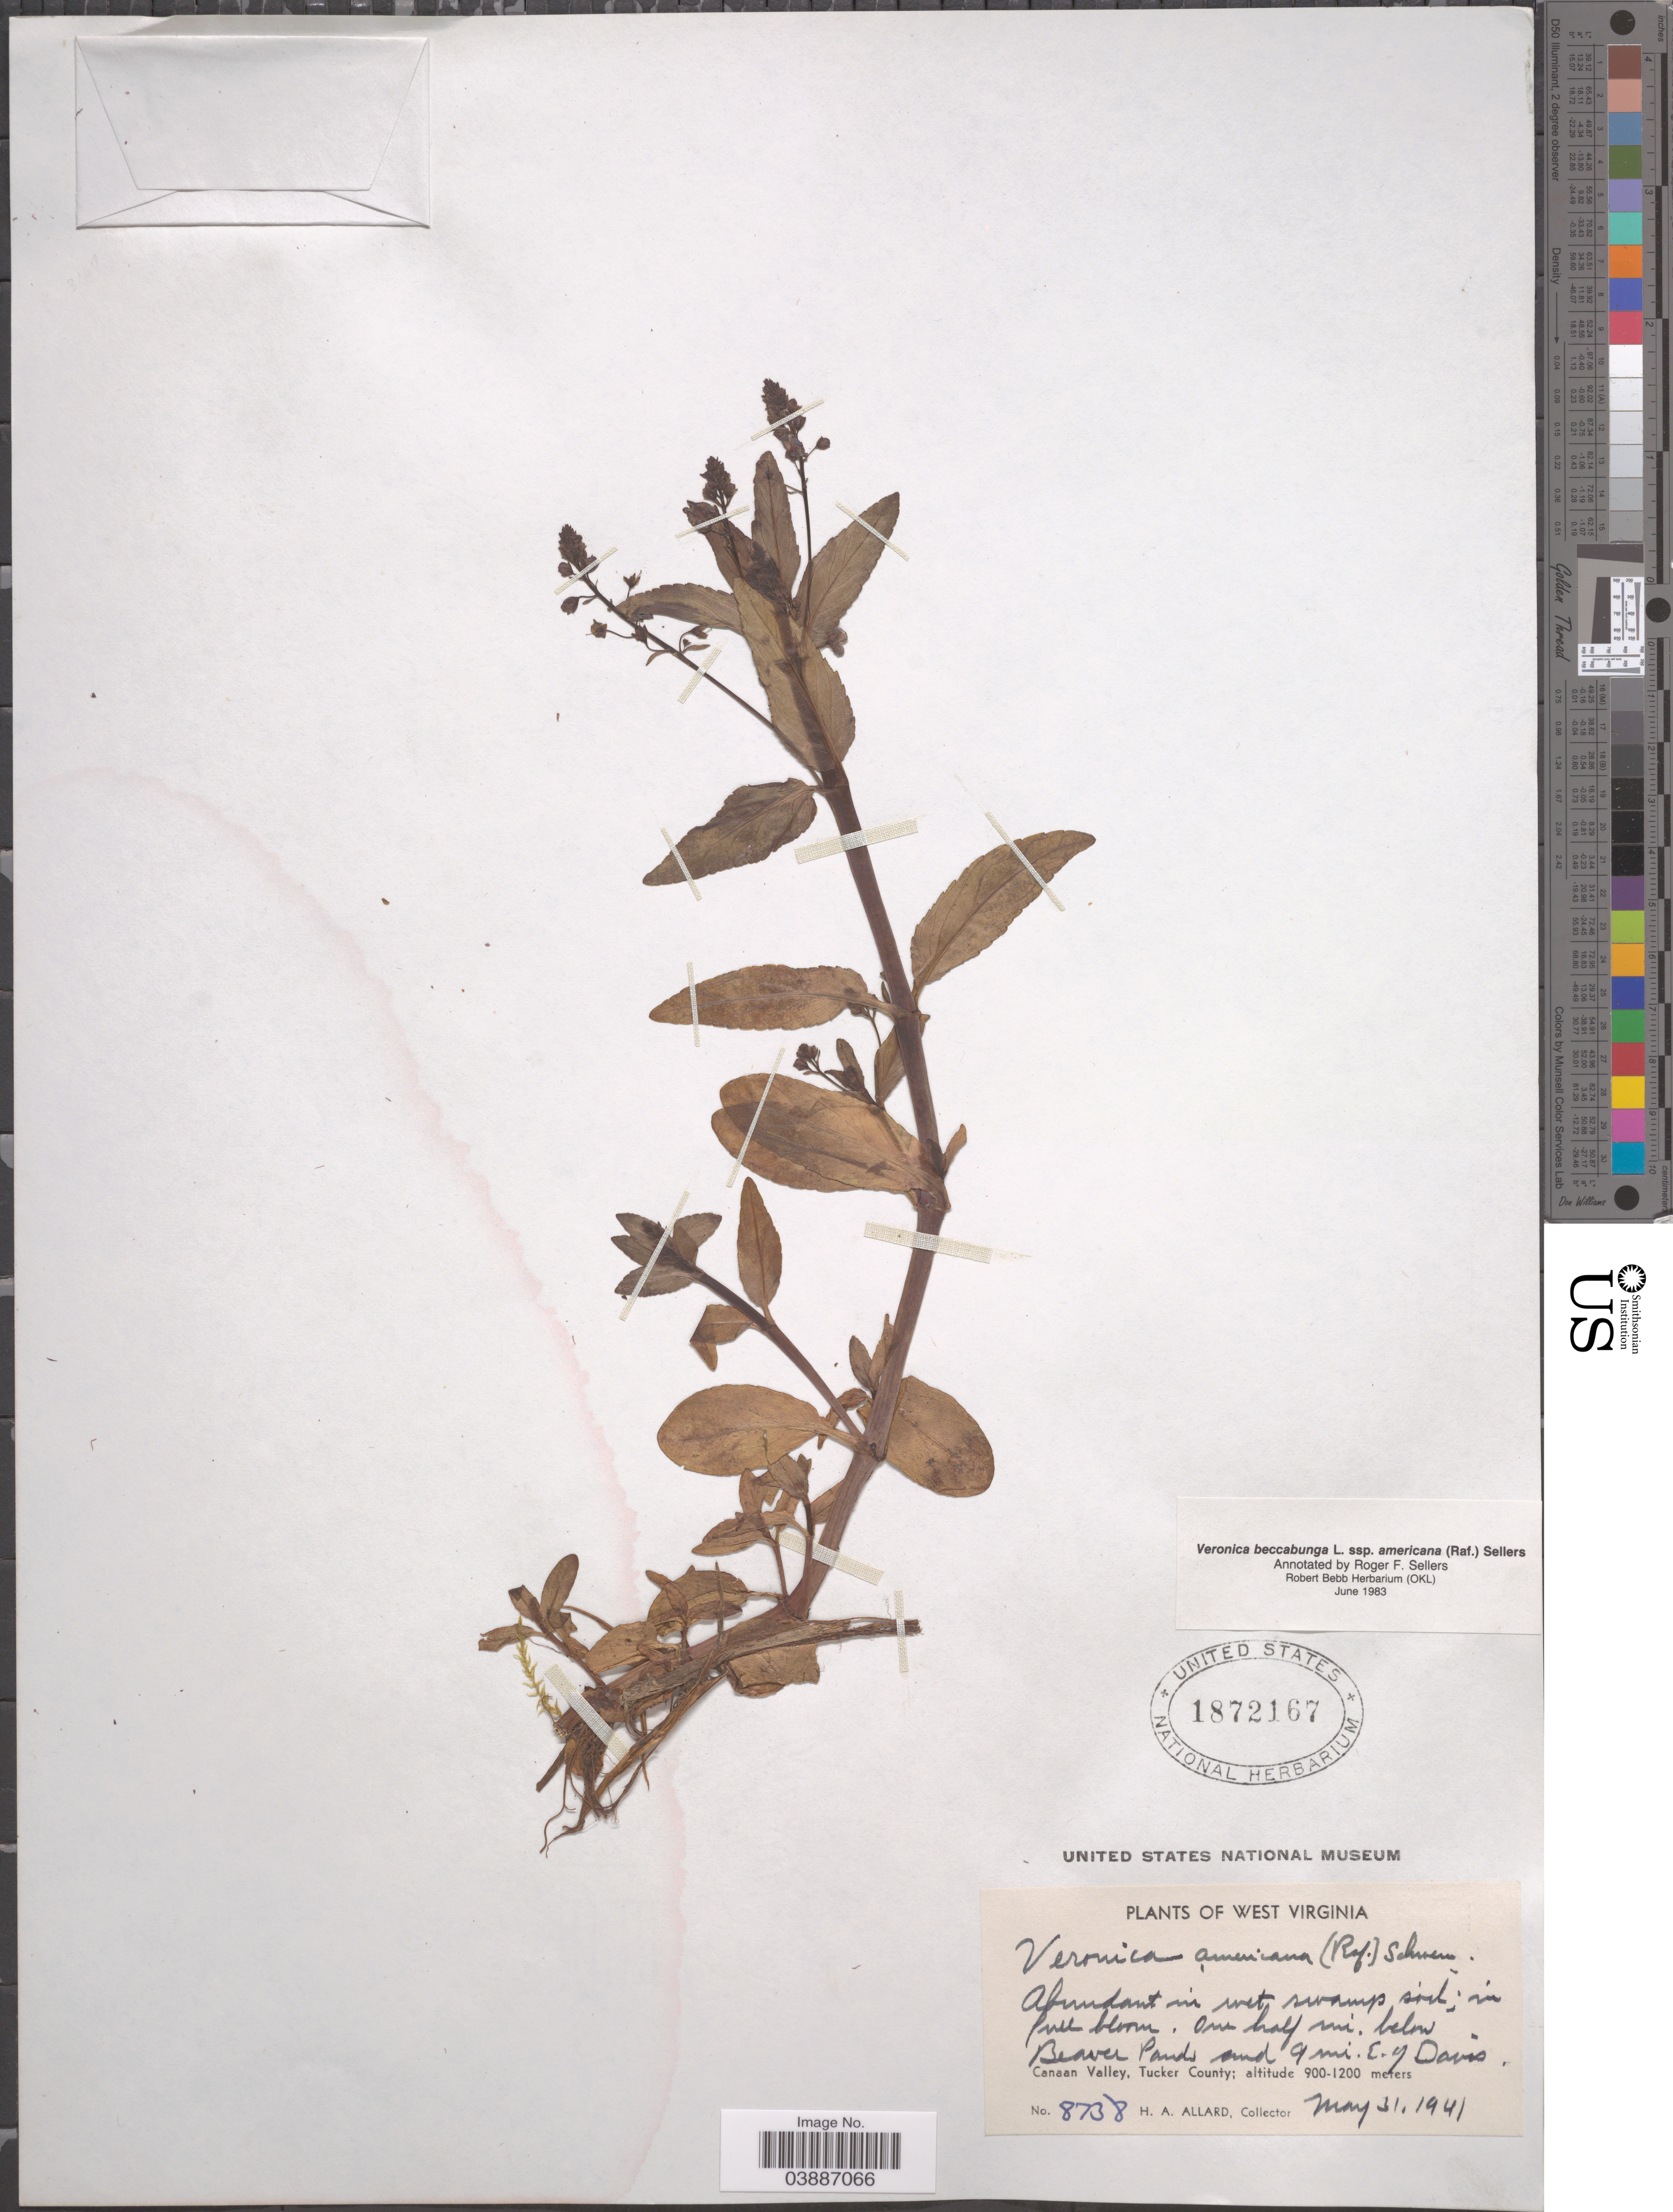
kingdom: Plantae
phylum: Tracheophyta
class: Magnoliopsida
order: Lamiales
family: Plantaginaceae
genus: Veronica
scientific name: Veronica beccabunga subsp. americana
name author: Raf.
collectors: H. A. Allard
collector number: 8738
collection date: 1941-05-31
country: United States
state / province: West Virginia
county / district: Tucker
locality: One half mi. below Beaver Ponds and 9 mi. E. of Davis. Canaan Valley, Tucker County.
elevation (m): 900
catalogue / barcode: US 1872167